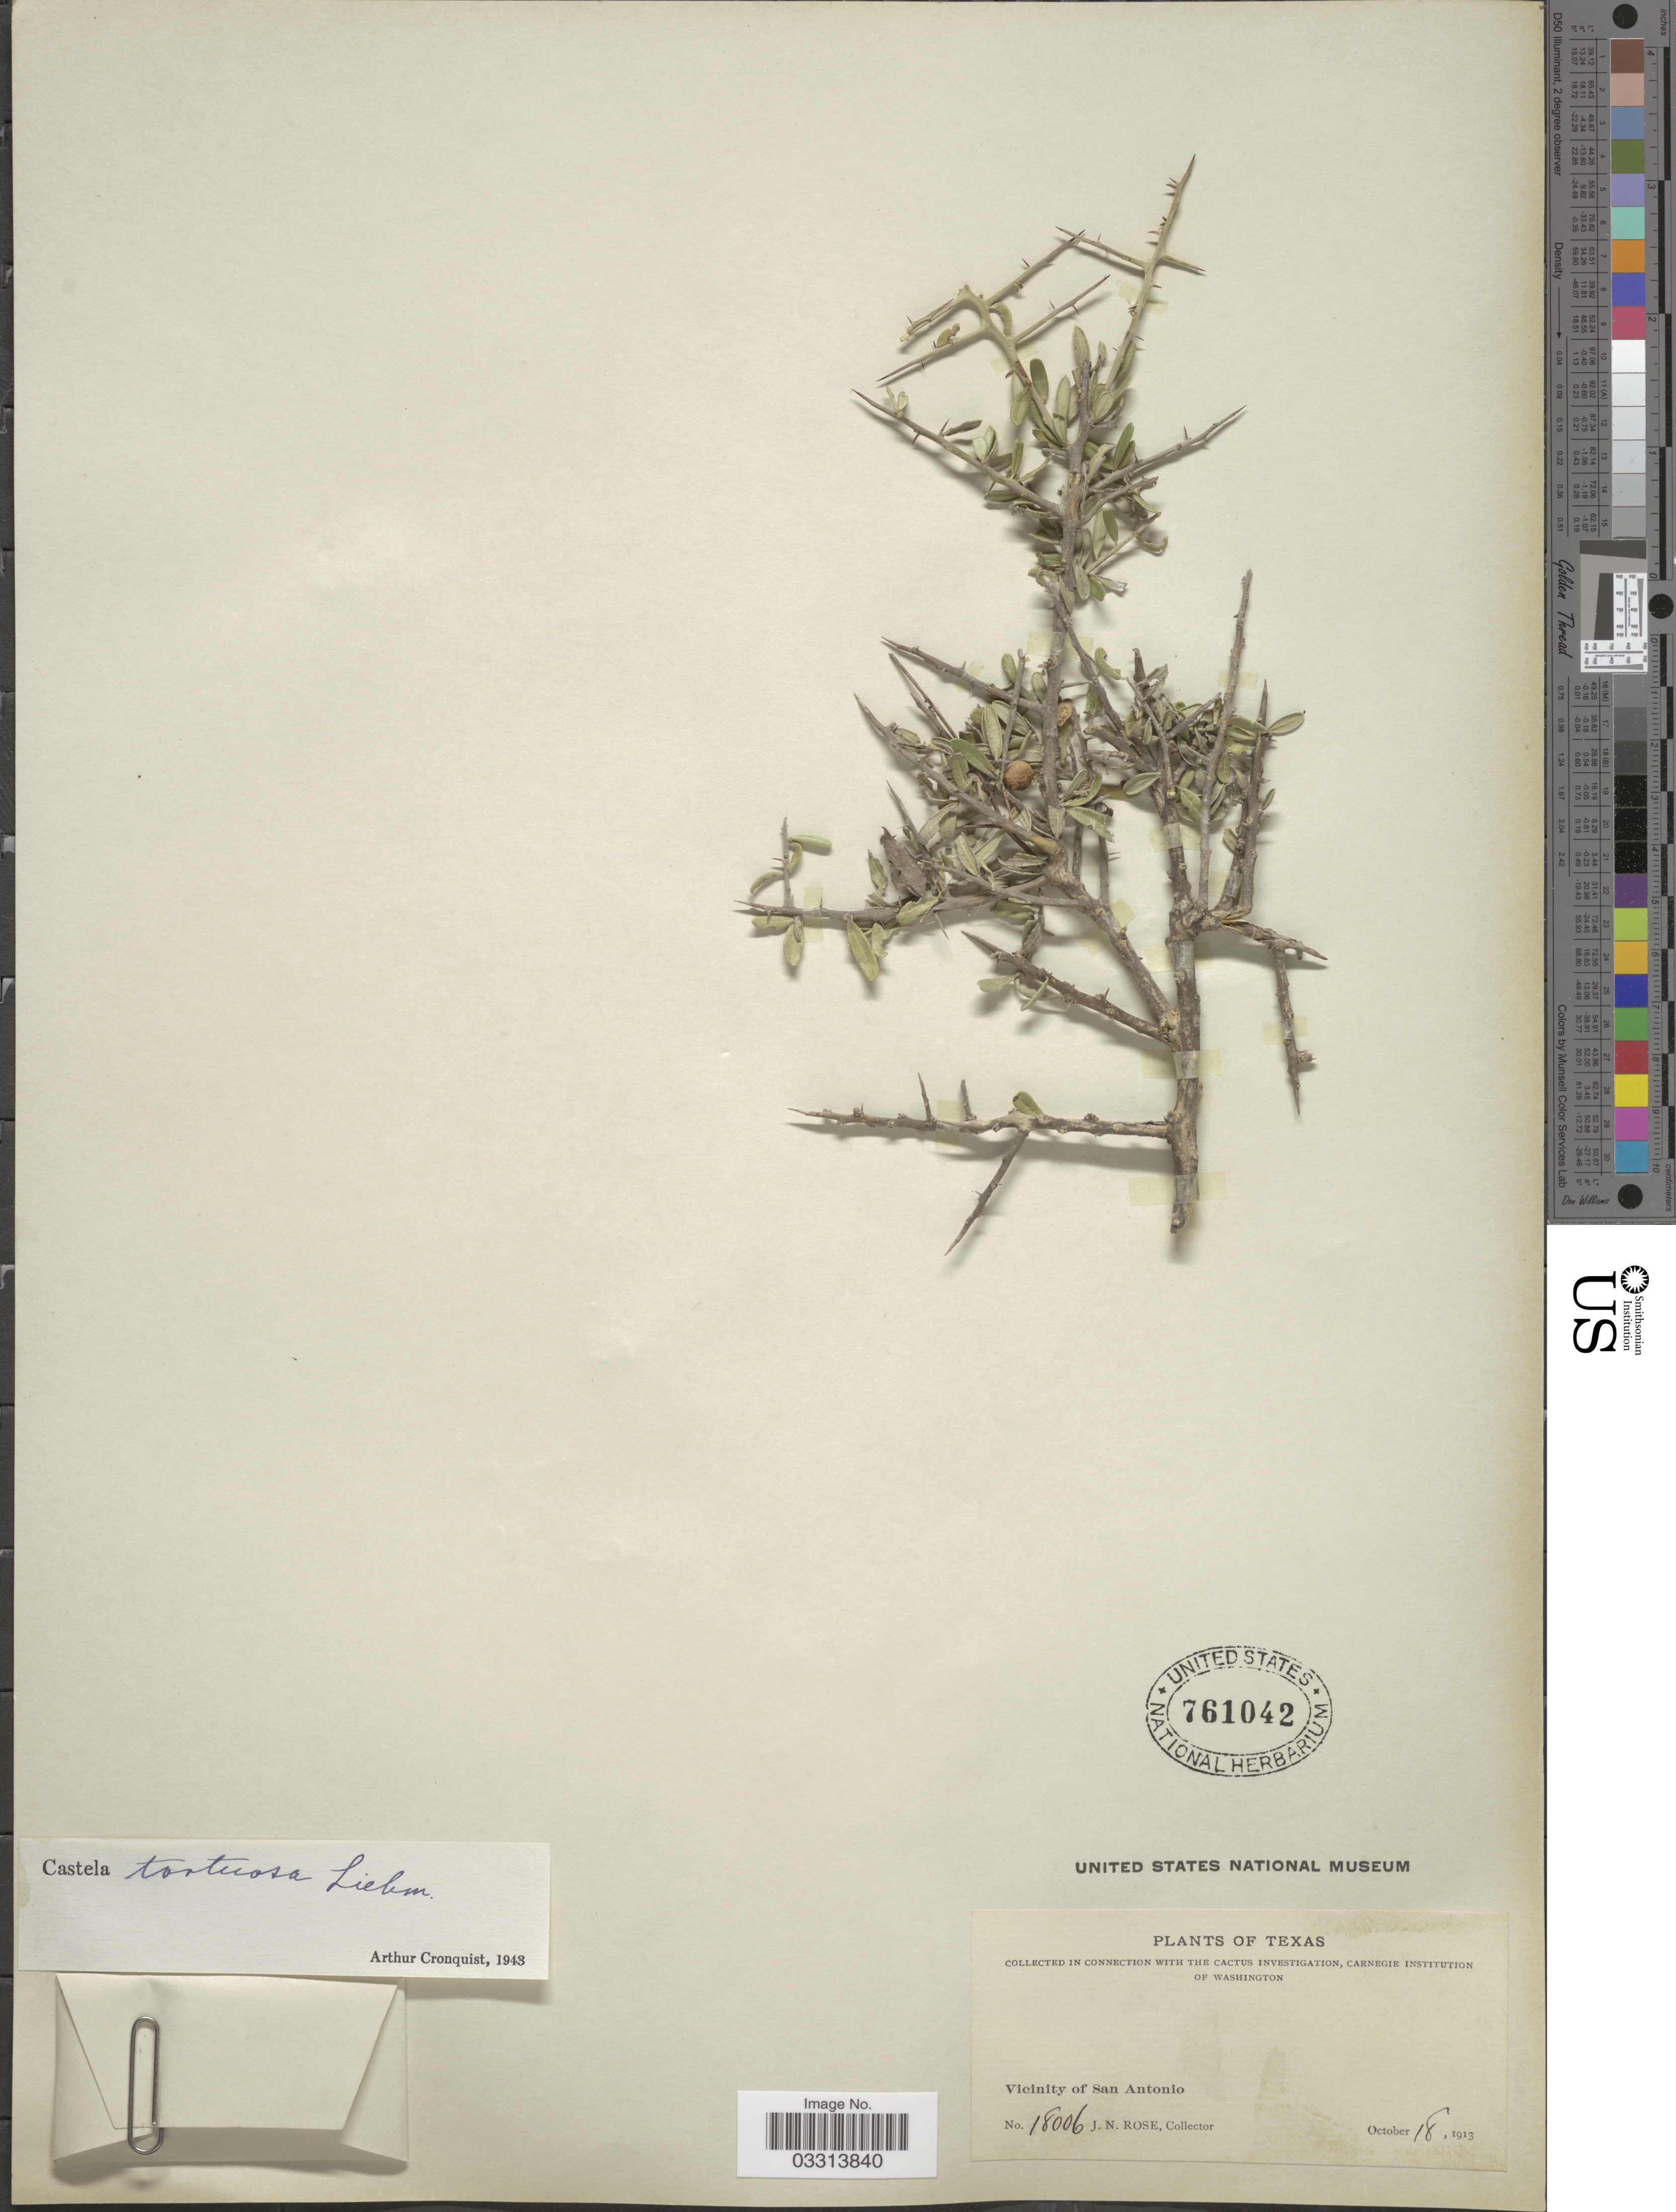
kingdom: Plantae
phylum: Tracheophyta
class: Magnoliopsida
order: Sapindales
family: Simaroubaceae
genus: Castela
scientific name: Castela tortuosa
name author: Liebm.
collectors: J. N. Rose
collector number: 18006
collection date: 1913-10-18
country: United States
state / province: Texas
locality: Vicinity of San Antonio.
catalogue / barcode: US 761042